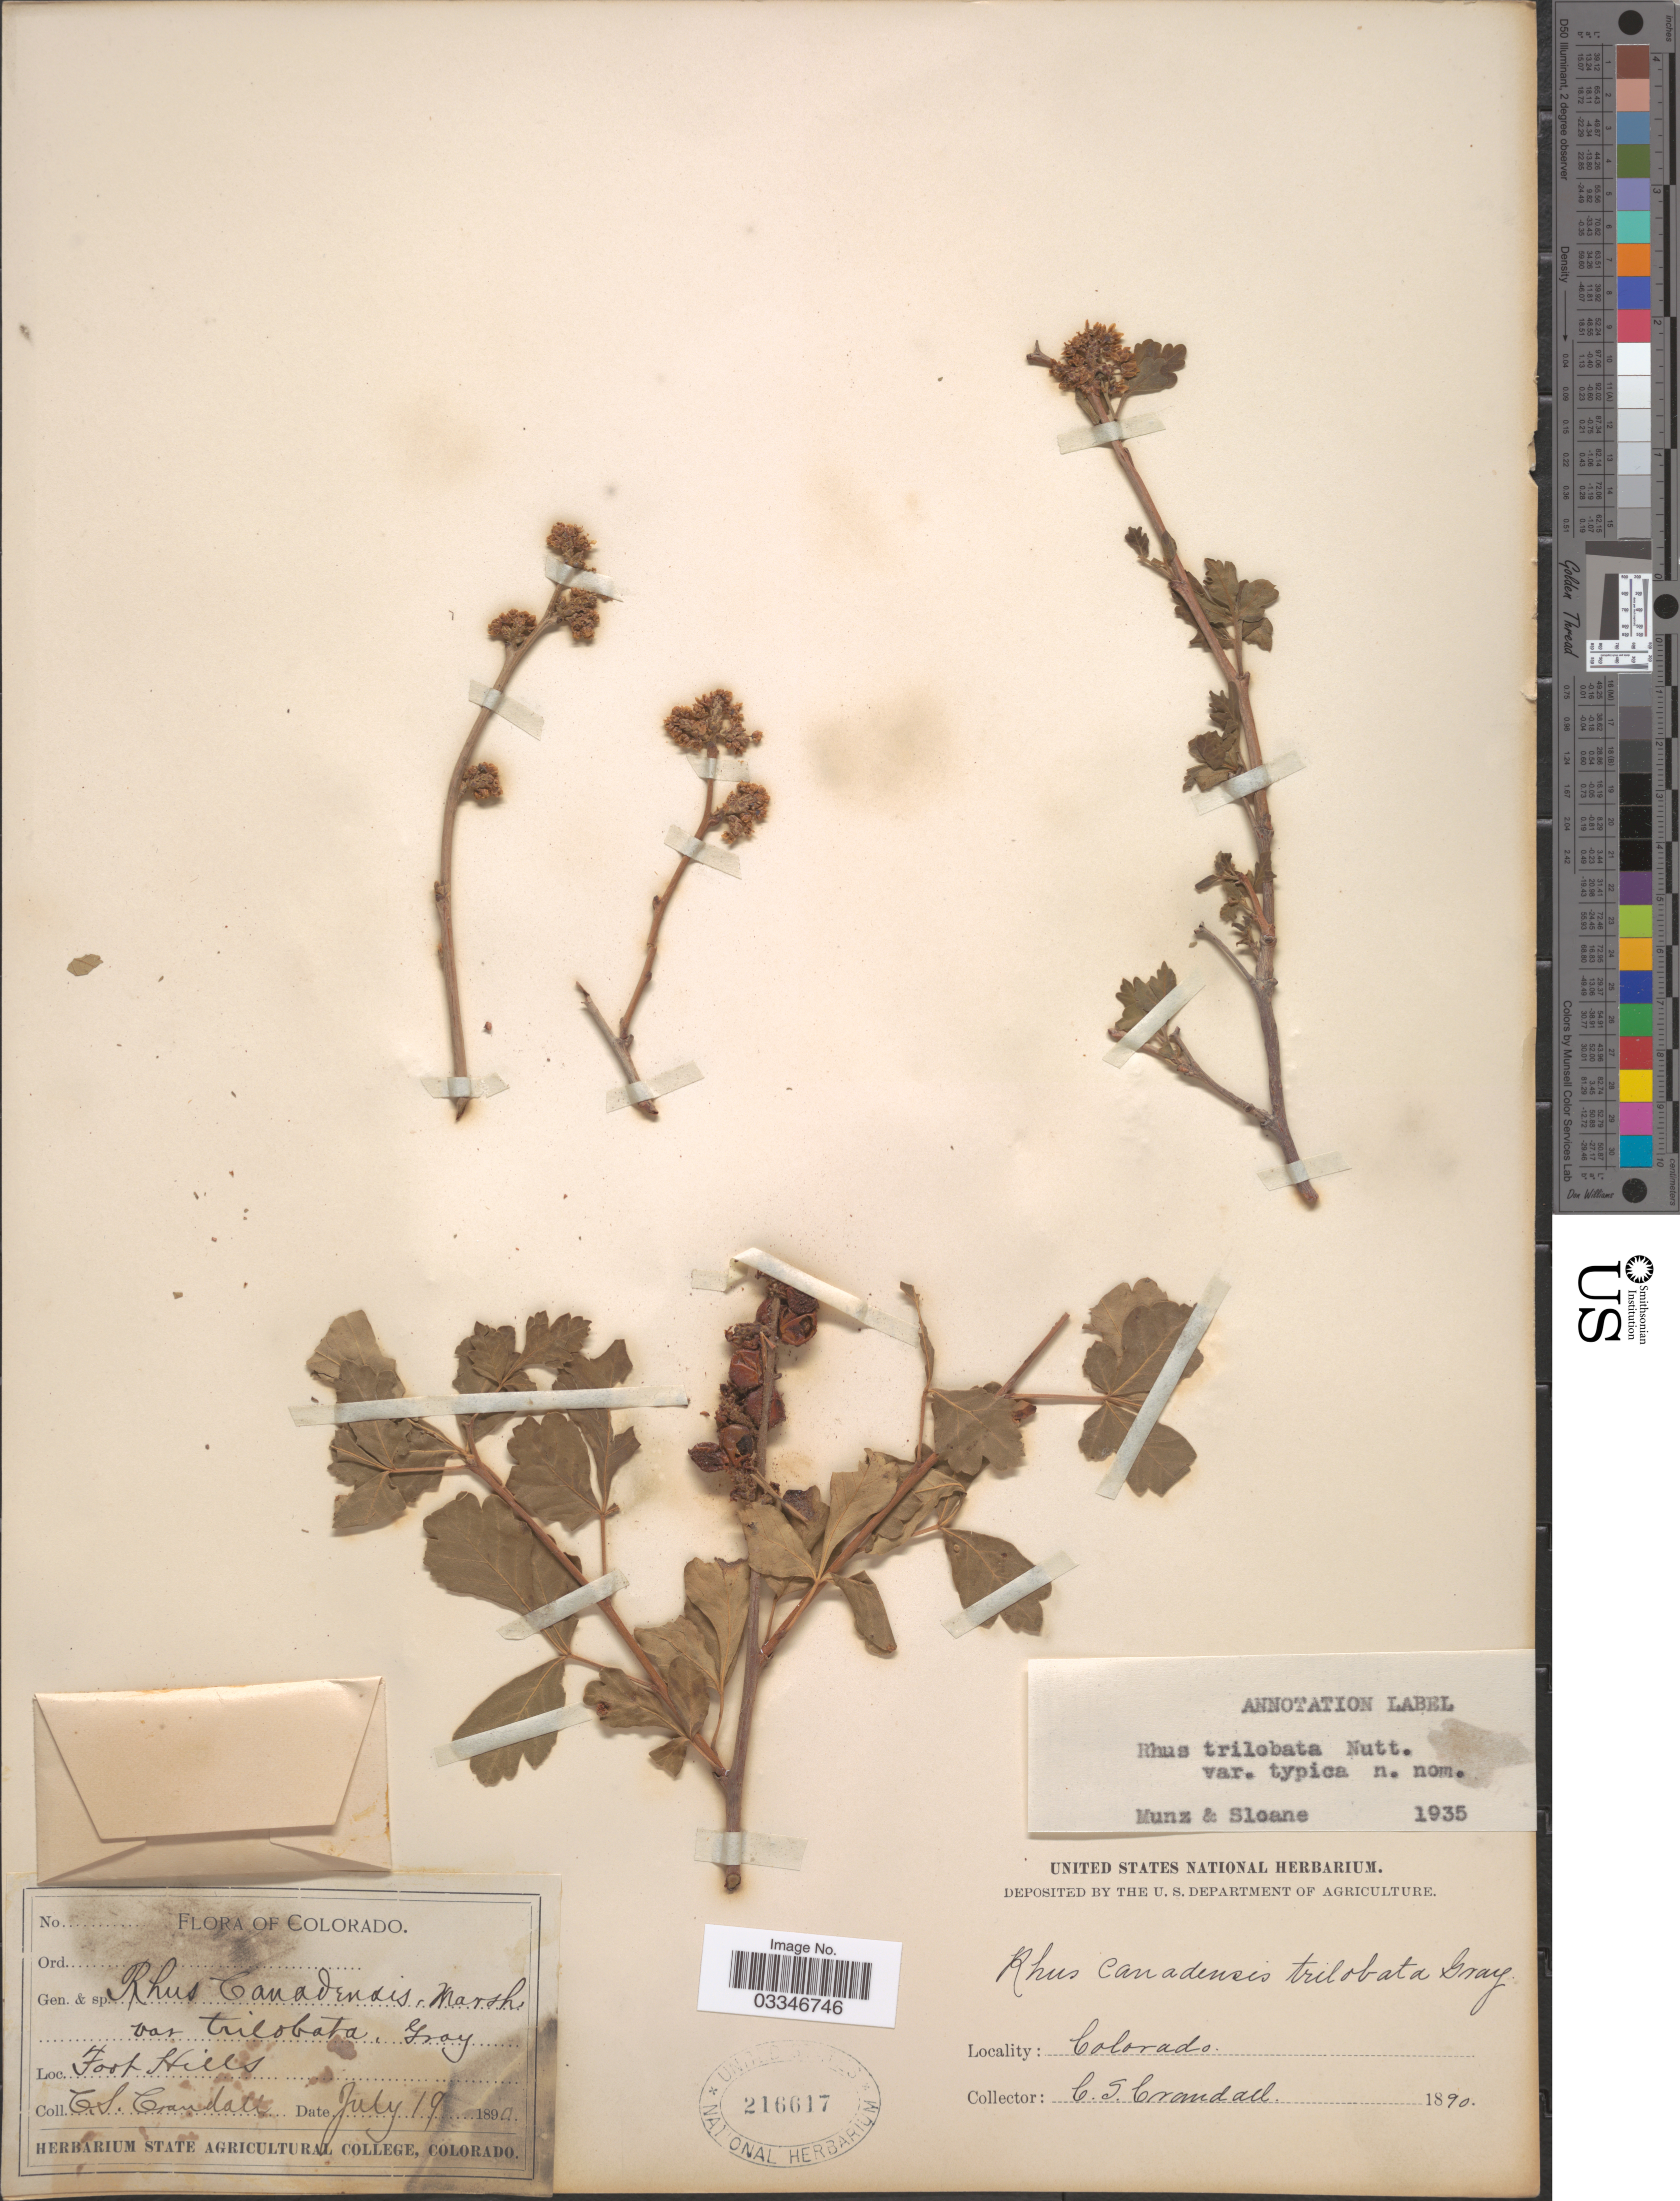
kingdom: Plantae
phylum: Tracheophyta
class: Magnoliopsida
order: Sapindales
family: Anacardiaceae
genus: Rhus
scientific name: Rhus trilobata var. typica Munz & Sloane ined.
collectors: C. Crandall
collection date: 1890-07-19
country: United States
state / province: Colorado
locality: Foot Hills.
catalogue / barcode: US 216617